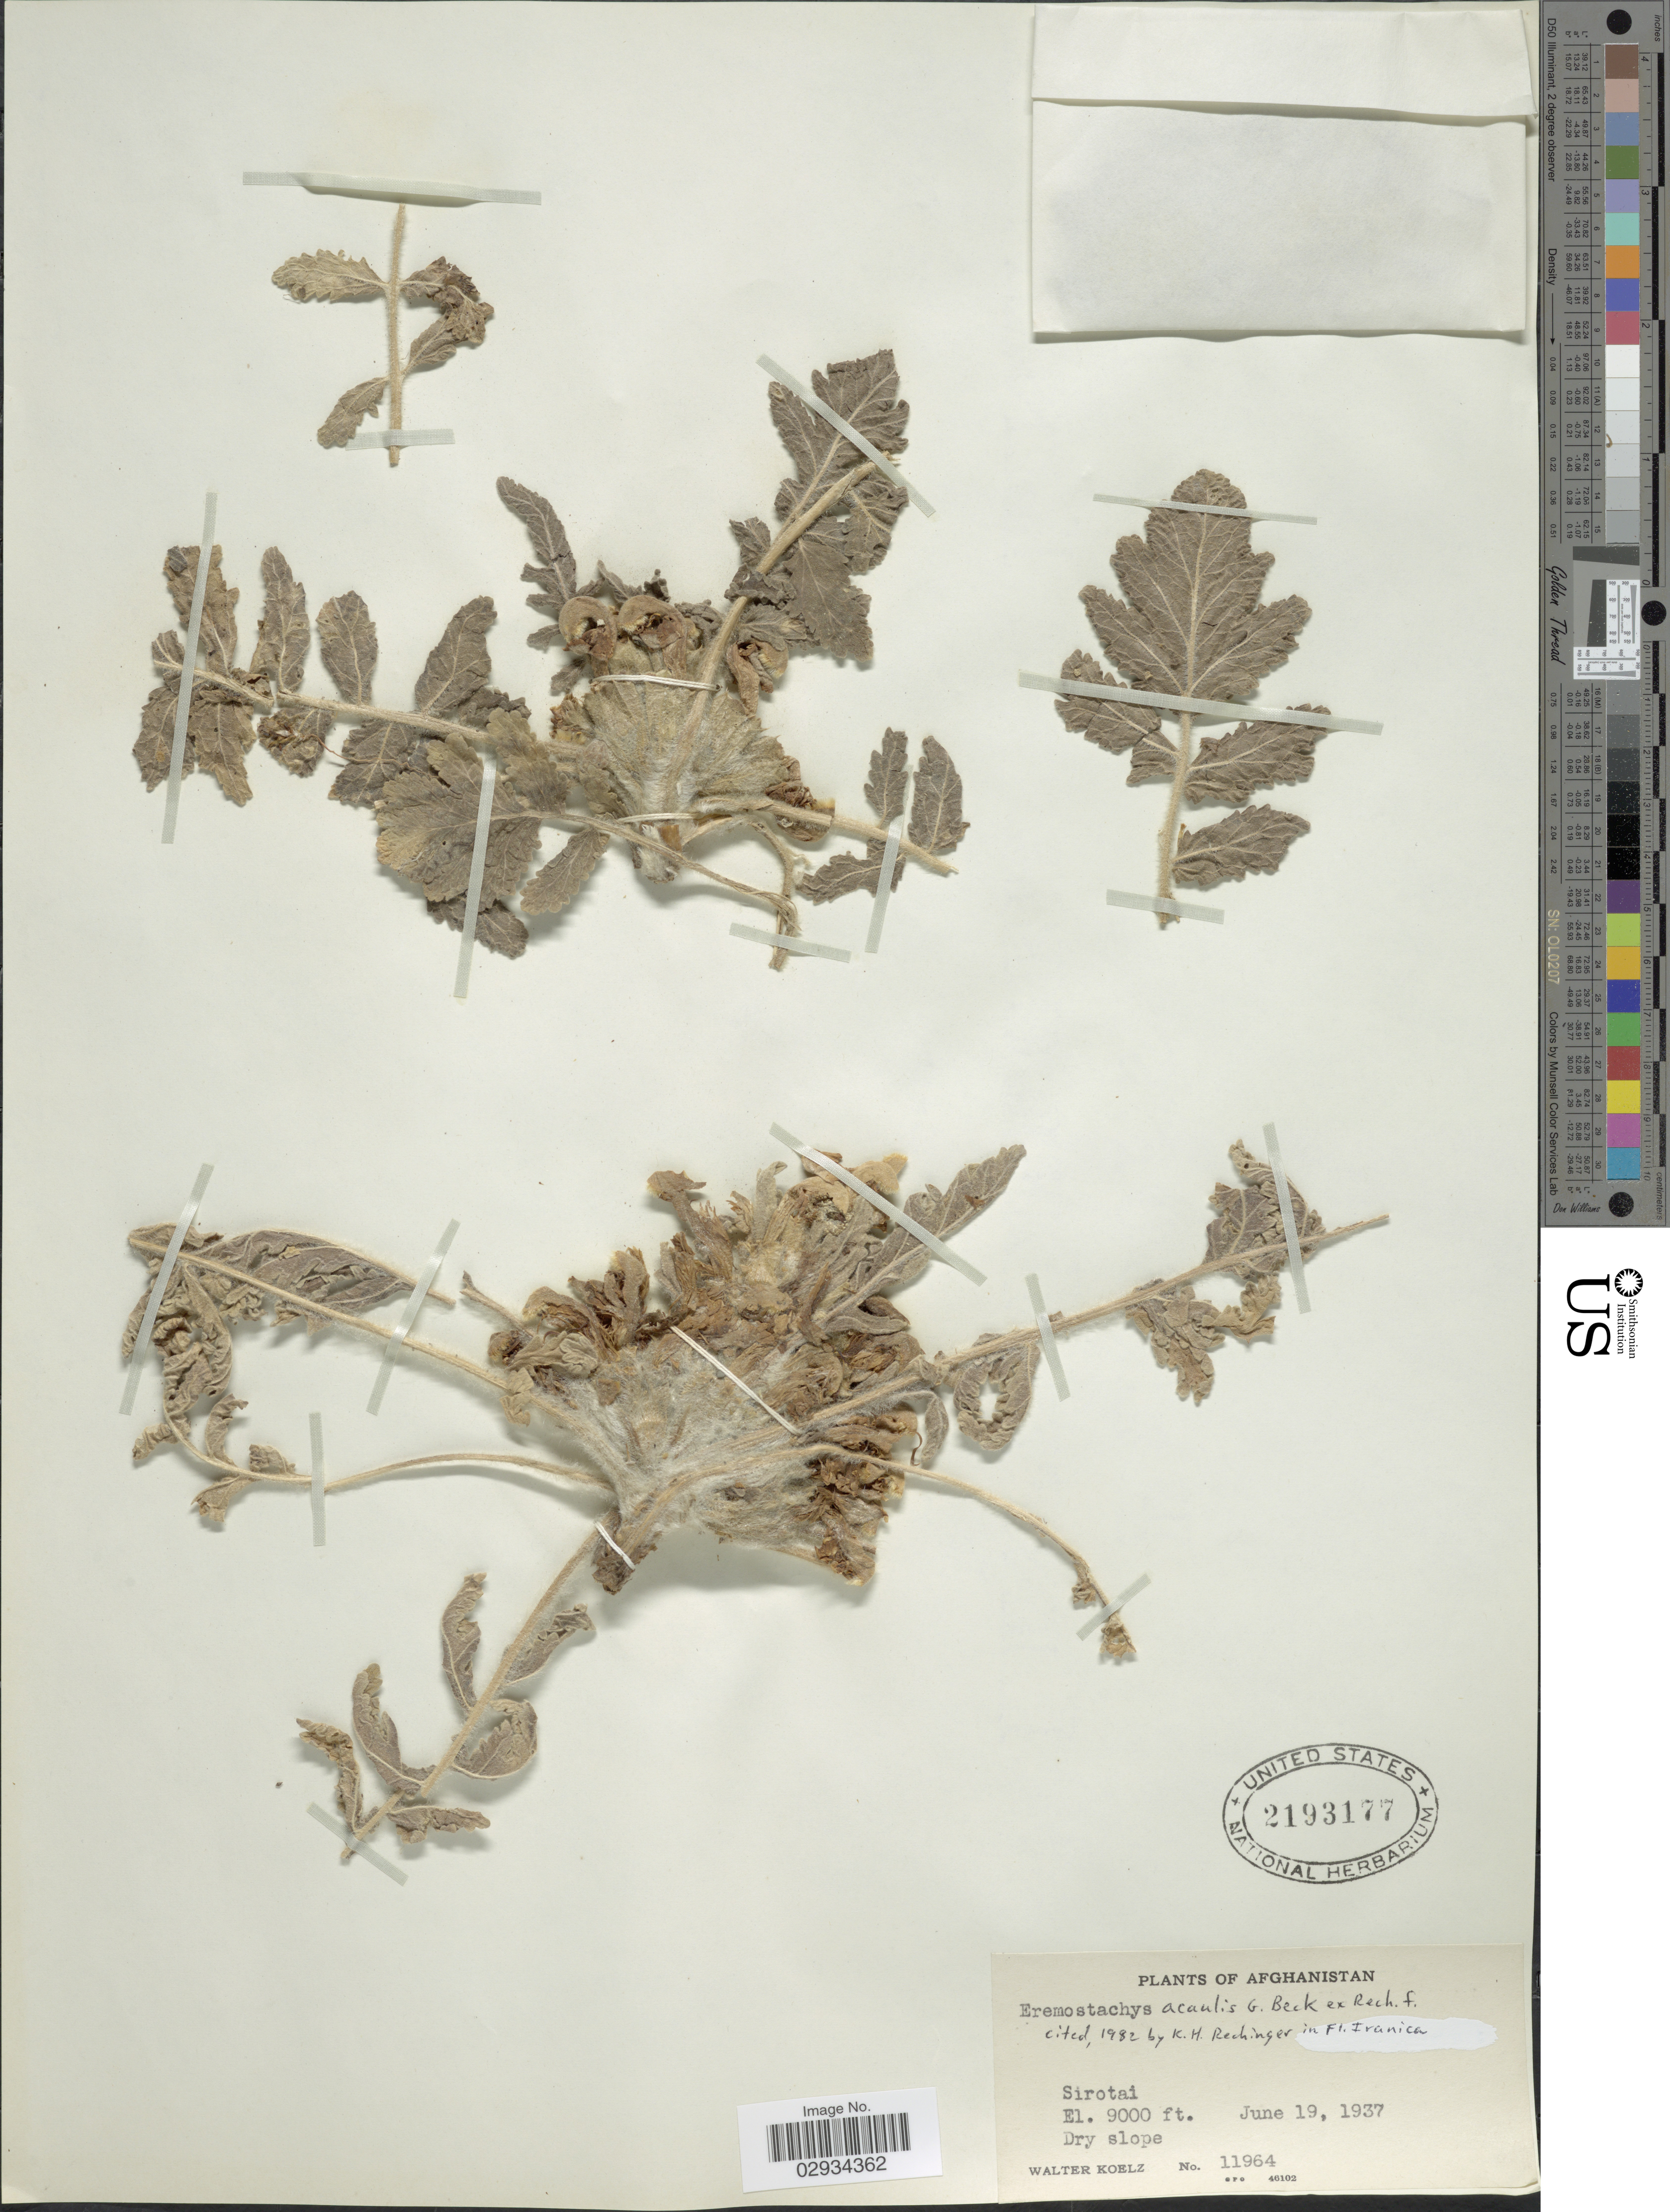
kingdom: Plantae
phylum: Tracheophyta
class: Magnoliopsida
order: Lamiales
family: Lamiaceae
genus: Eremostachys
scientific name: Eremostachys acaulis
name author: Beck ex Rech. f.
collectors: W. N. Koelz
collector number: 11964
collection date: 1937-06-19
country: Afghanistan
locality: Sirotai.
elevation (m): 2743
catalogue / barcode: US 2193177